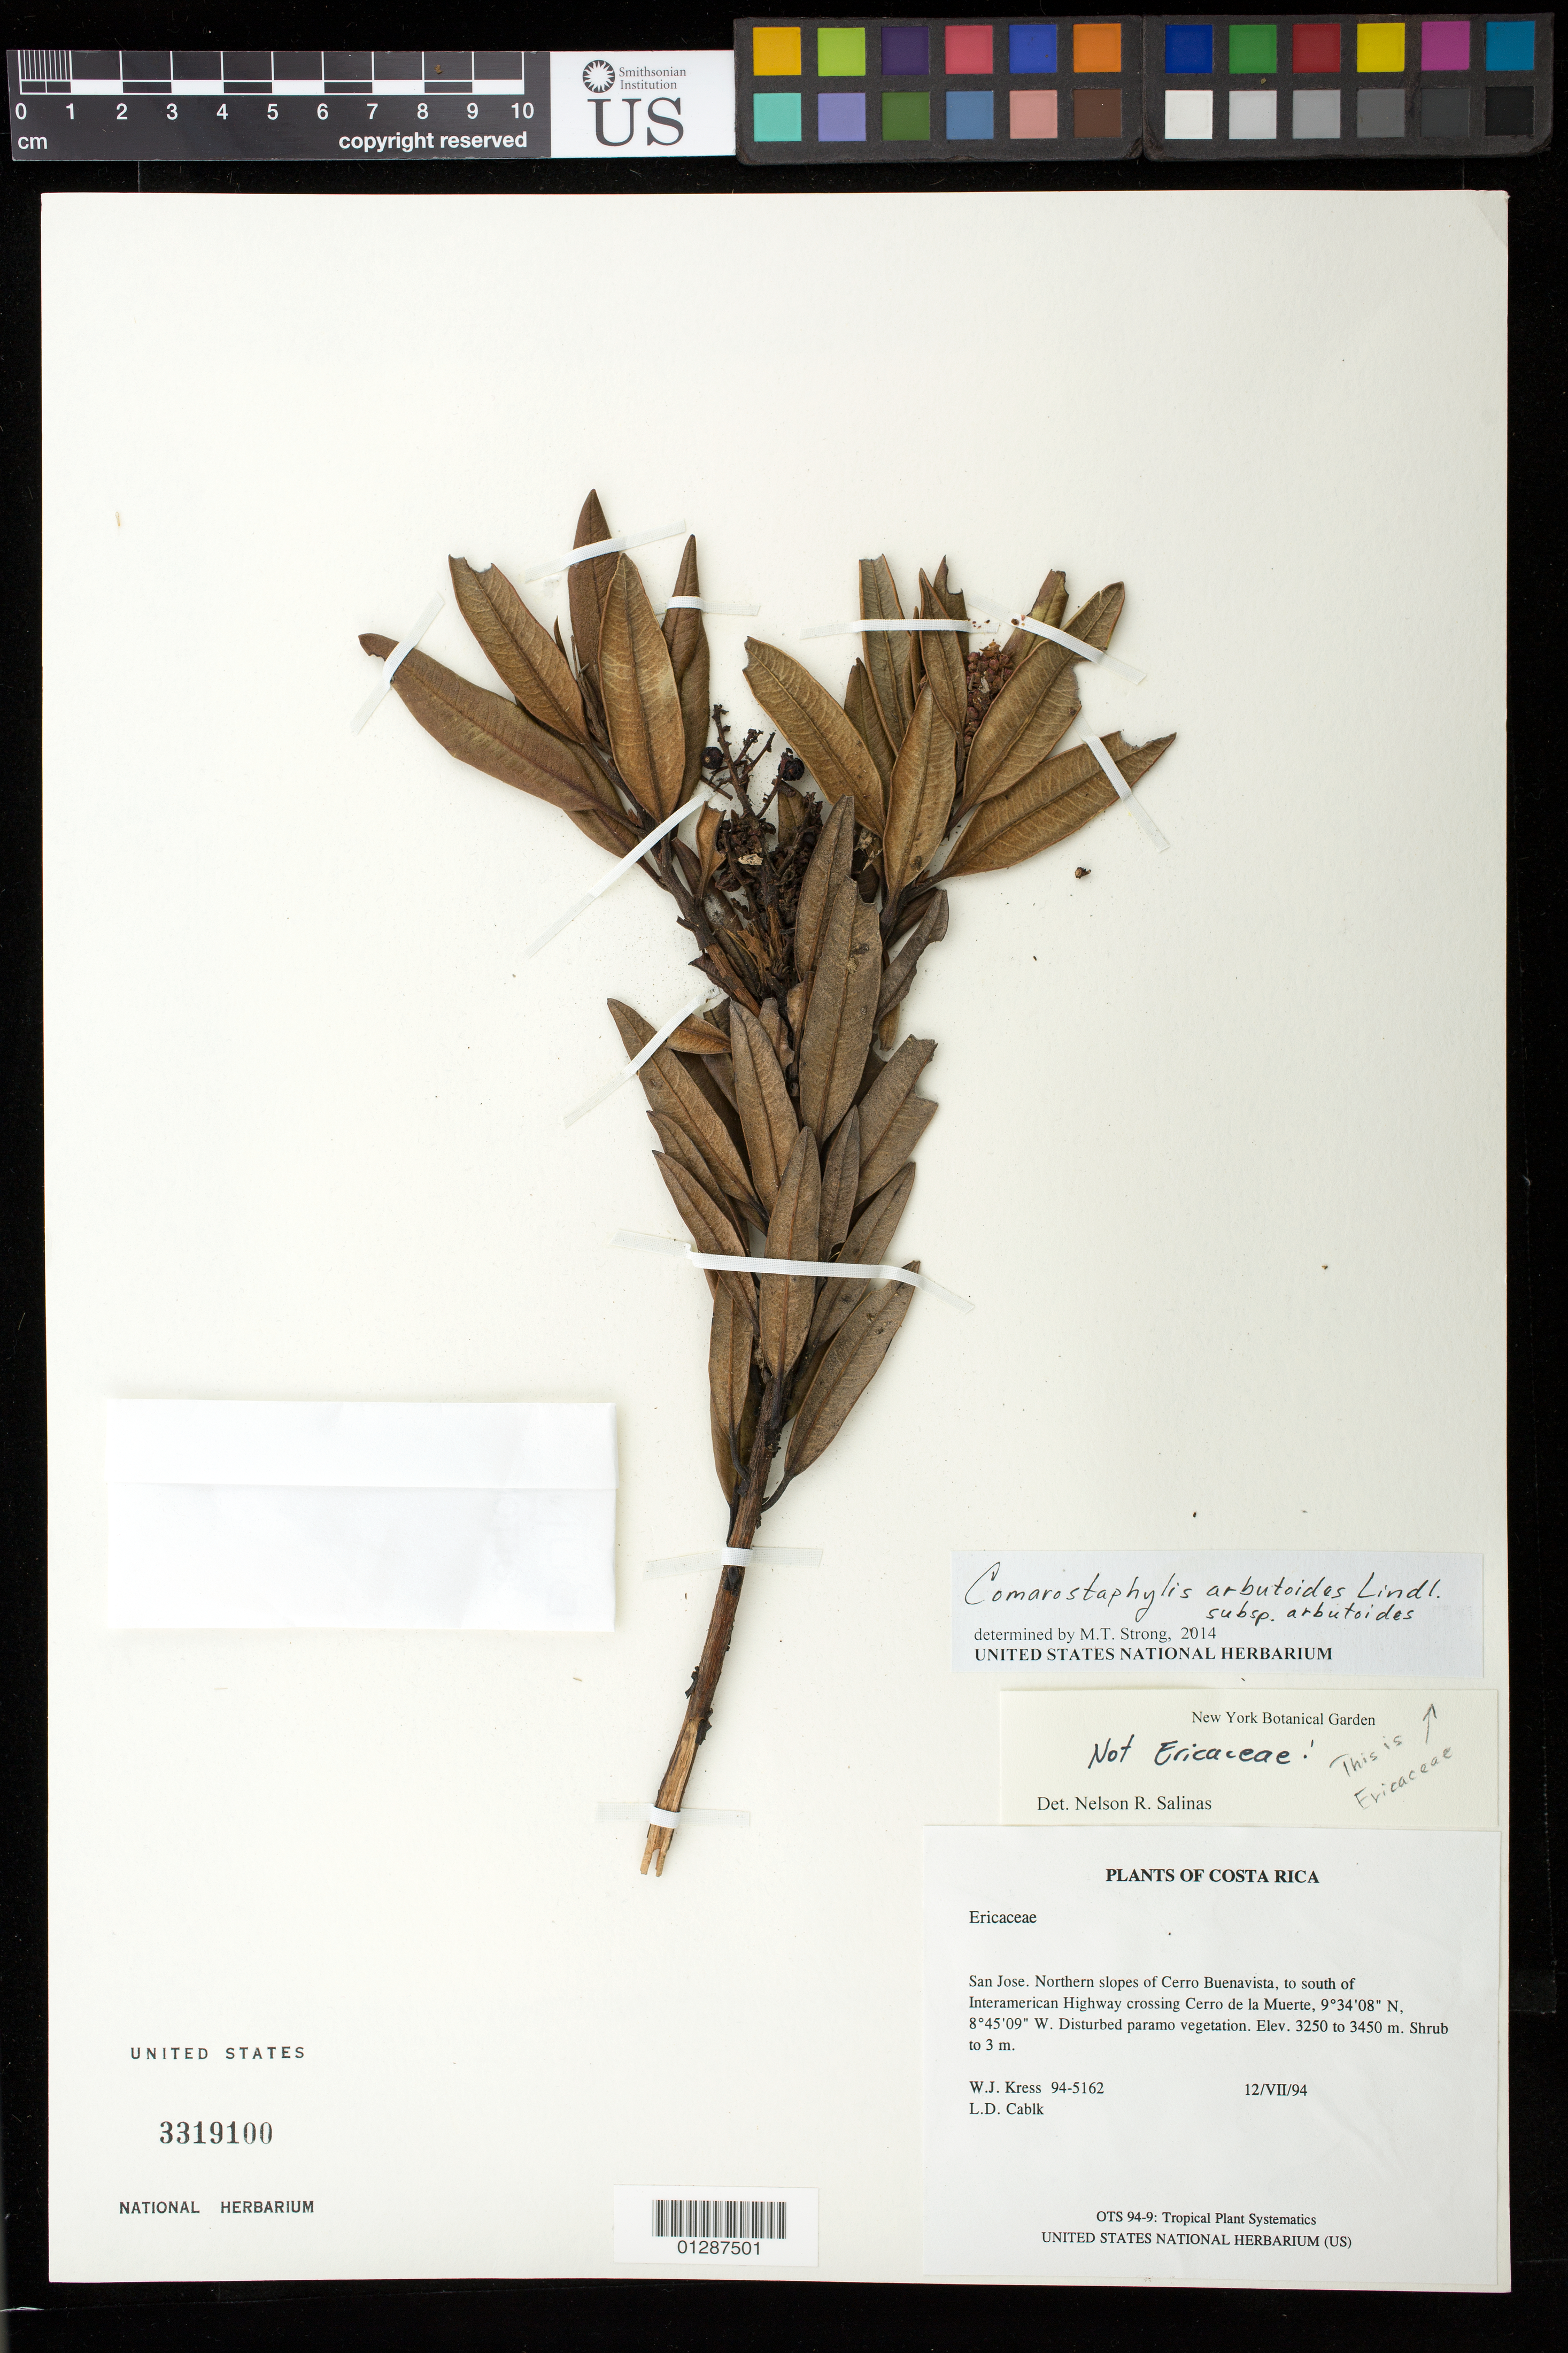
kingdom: Plantae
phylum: Tracheophyta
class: Magnoliopsida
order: Ericales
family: Ericaceae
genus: Comarostaphylis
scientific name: Comarostaphylis arbutoides subsp. arbutoides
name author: Lindl.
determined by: Strong, M. T., (US), Smithsonian Institution - National Museum of Natural History (UNITED STATES)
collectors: W. J. Kress & L. Cablk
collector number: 94-5162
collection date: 1994-07-12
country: Costa Rica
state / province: San José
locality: Northern slopes of Cerro Buenavista, to south of Interamericana Highway crossing Cerro de la Muerte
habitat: Disturbed paramo vegetation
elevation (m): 3250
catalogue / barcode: US 3319100